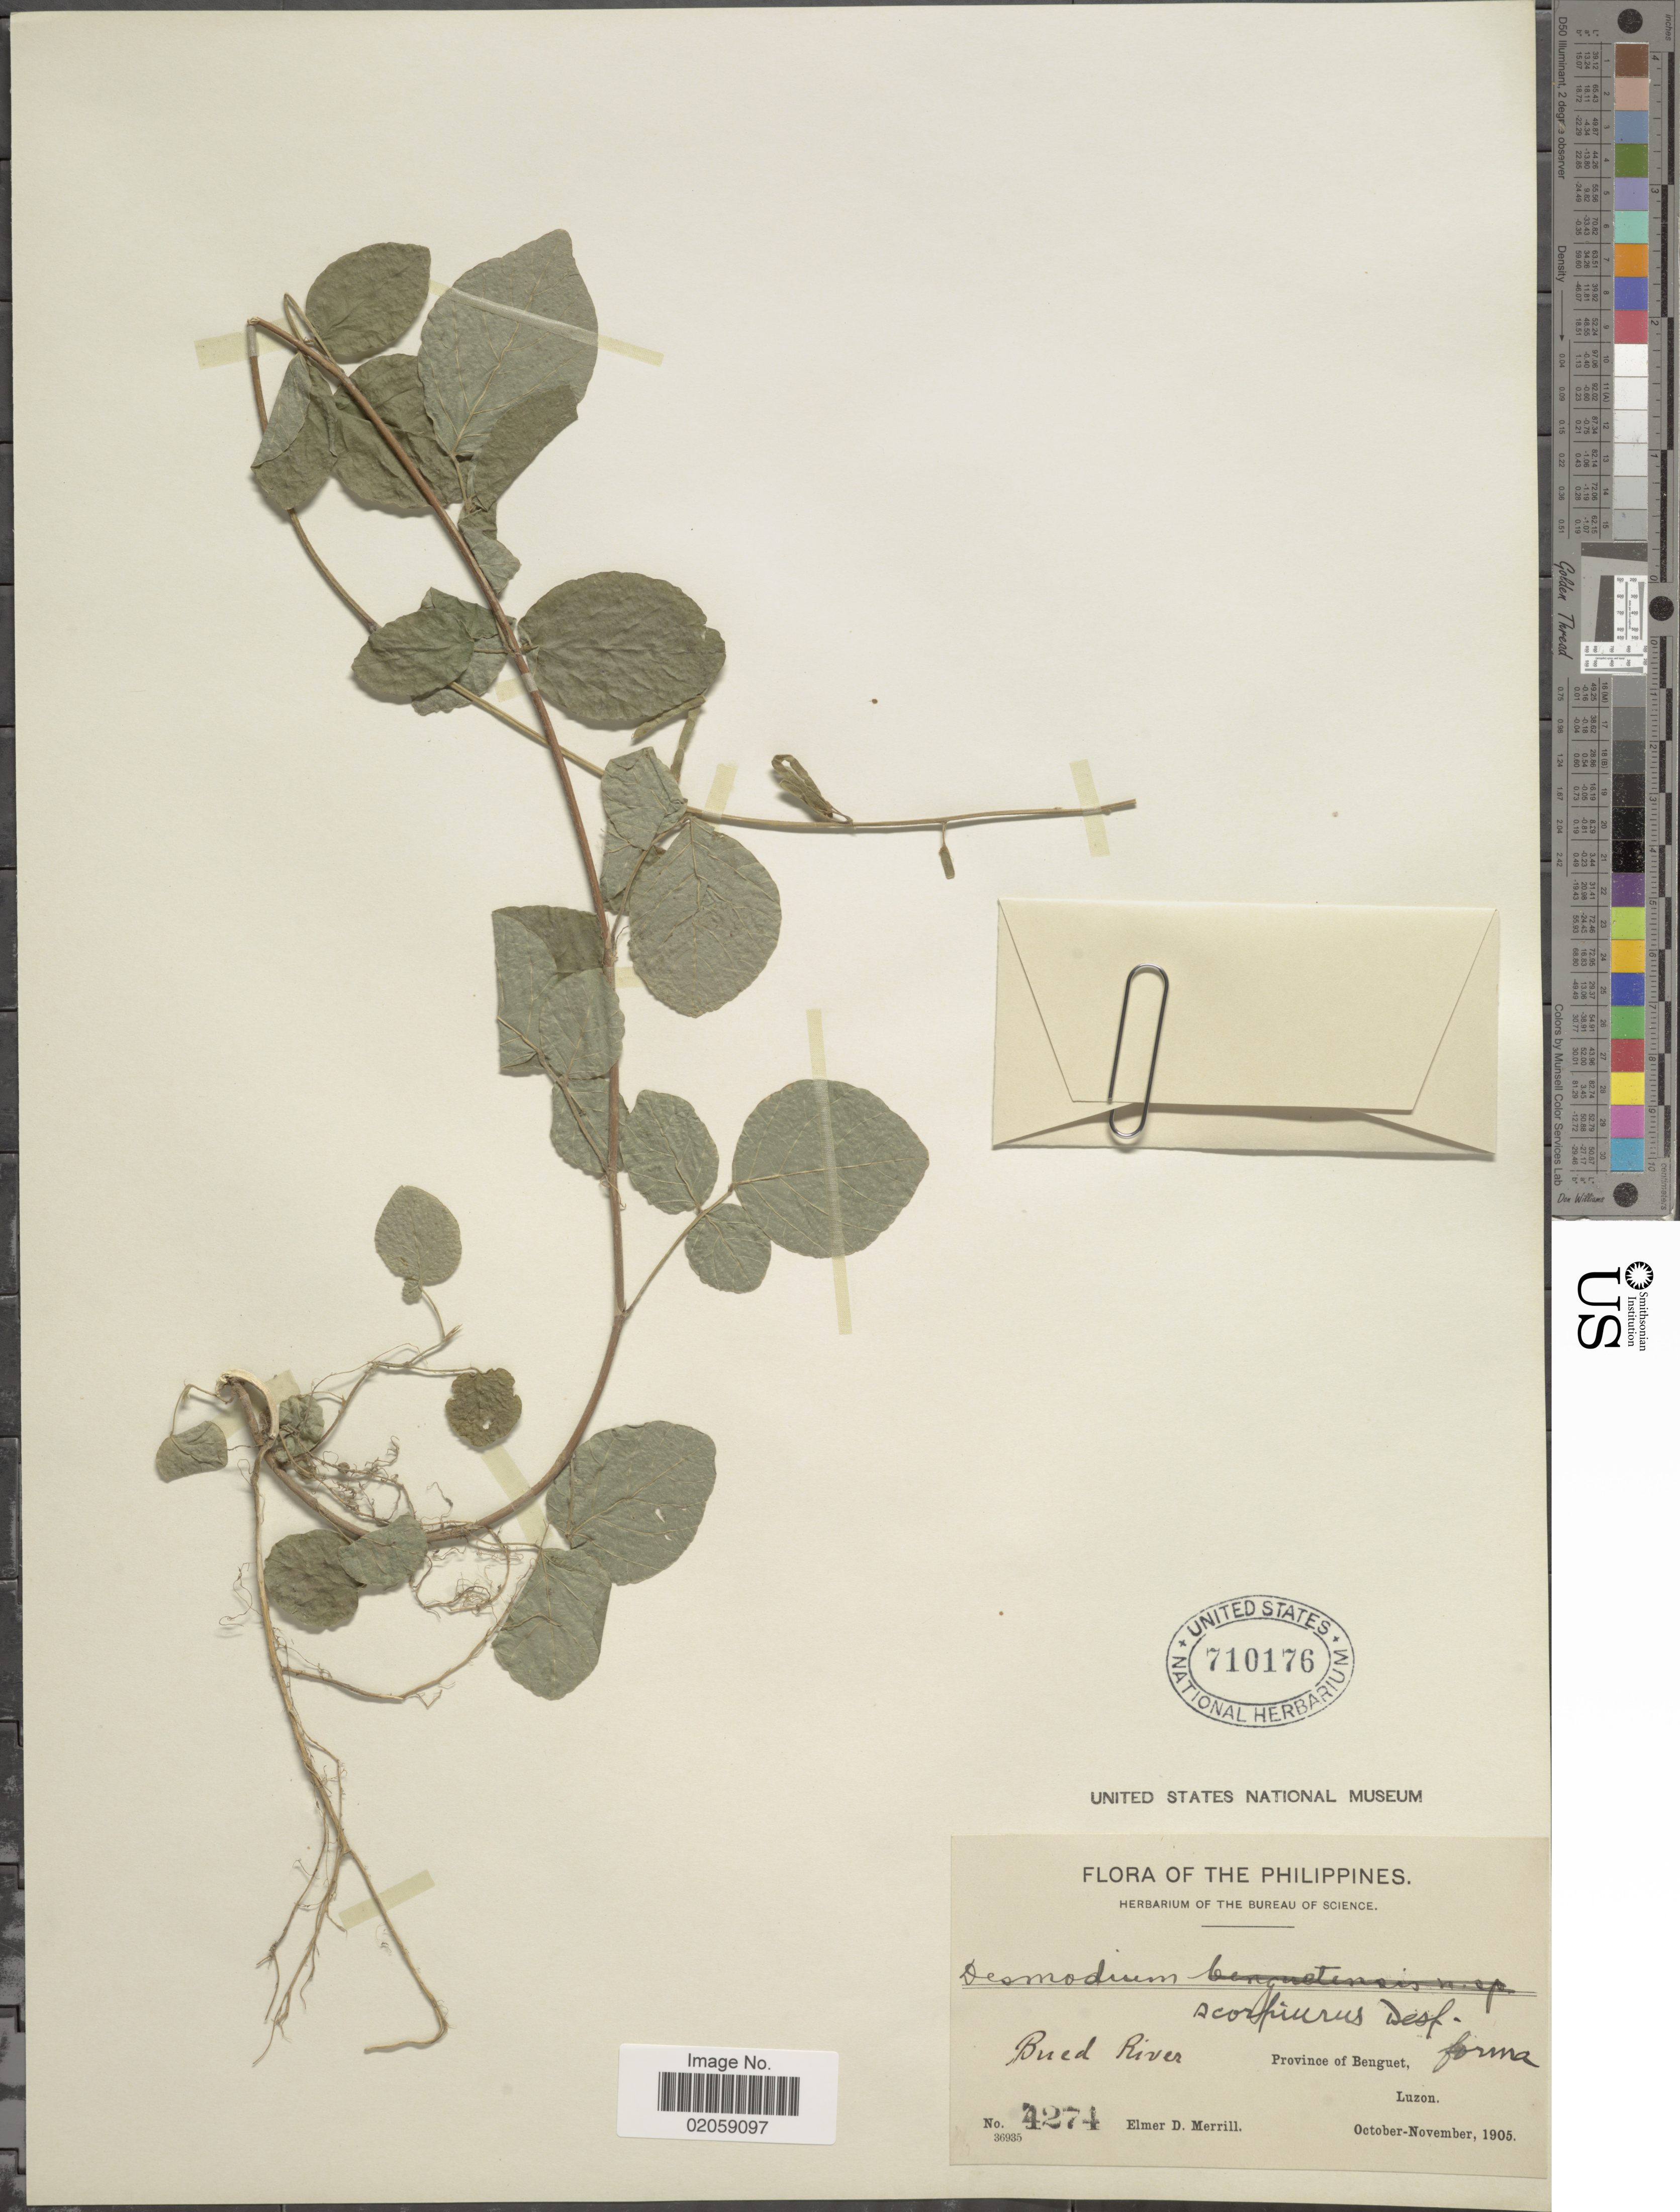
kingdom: Plantae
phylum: Tracheophyta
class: Magnoliopsida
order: Fabales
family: Fabaceae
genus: Desmodium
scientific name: Desmodium scorpiurus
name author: (Sw.) Desv. ex DC.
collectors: E. D. Merrill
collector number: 4274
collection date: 1905-10/1905-11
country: Philippines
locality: Bued River, Province of Benguet, Luzon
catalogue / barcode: US 710176